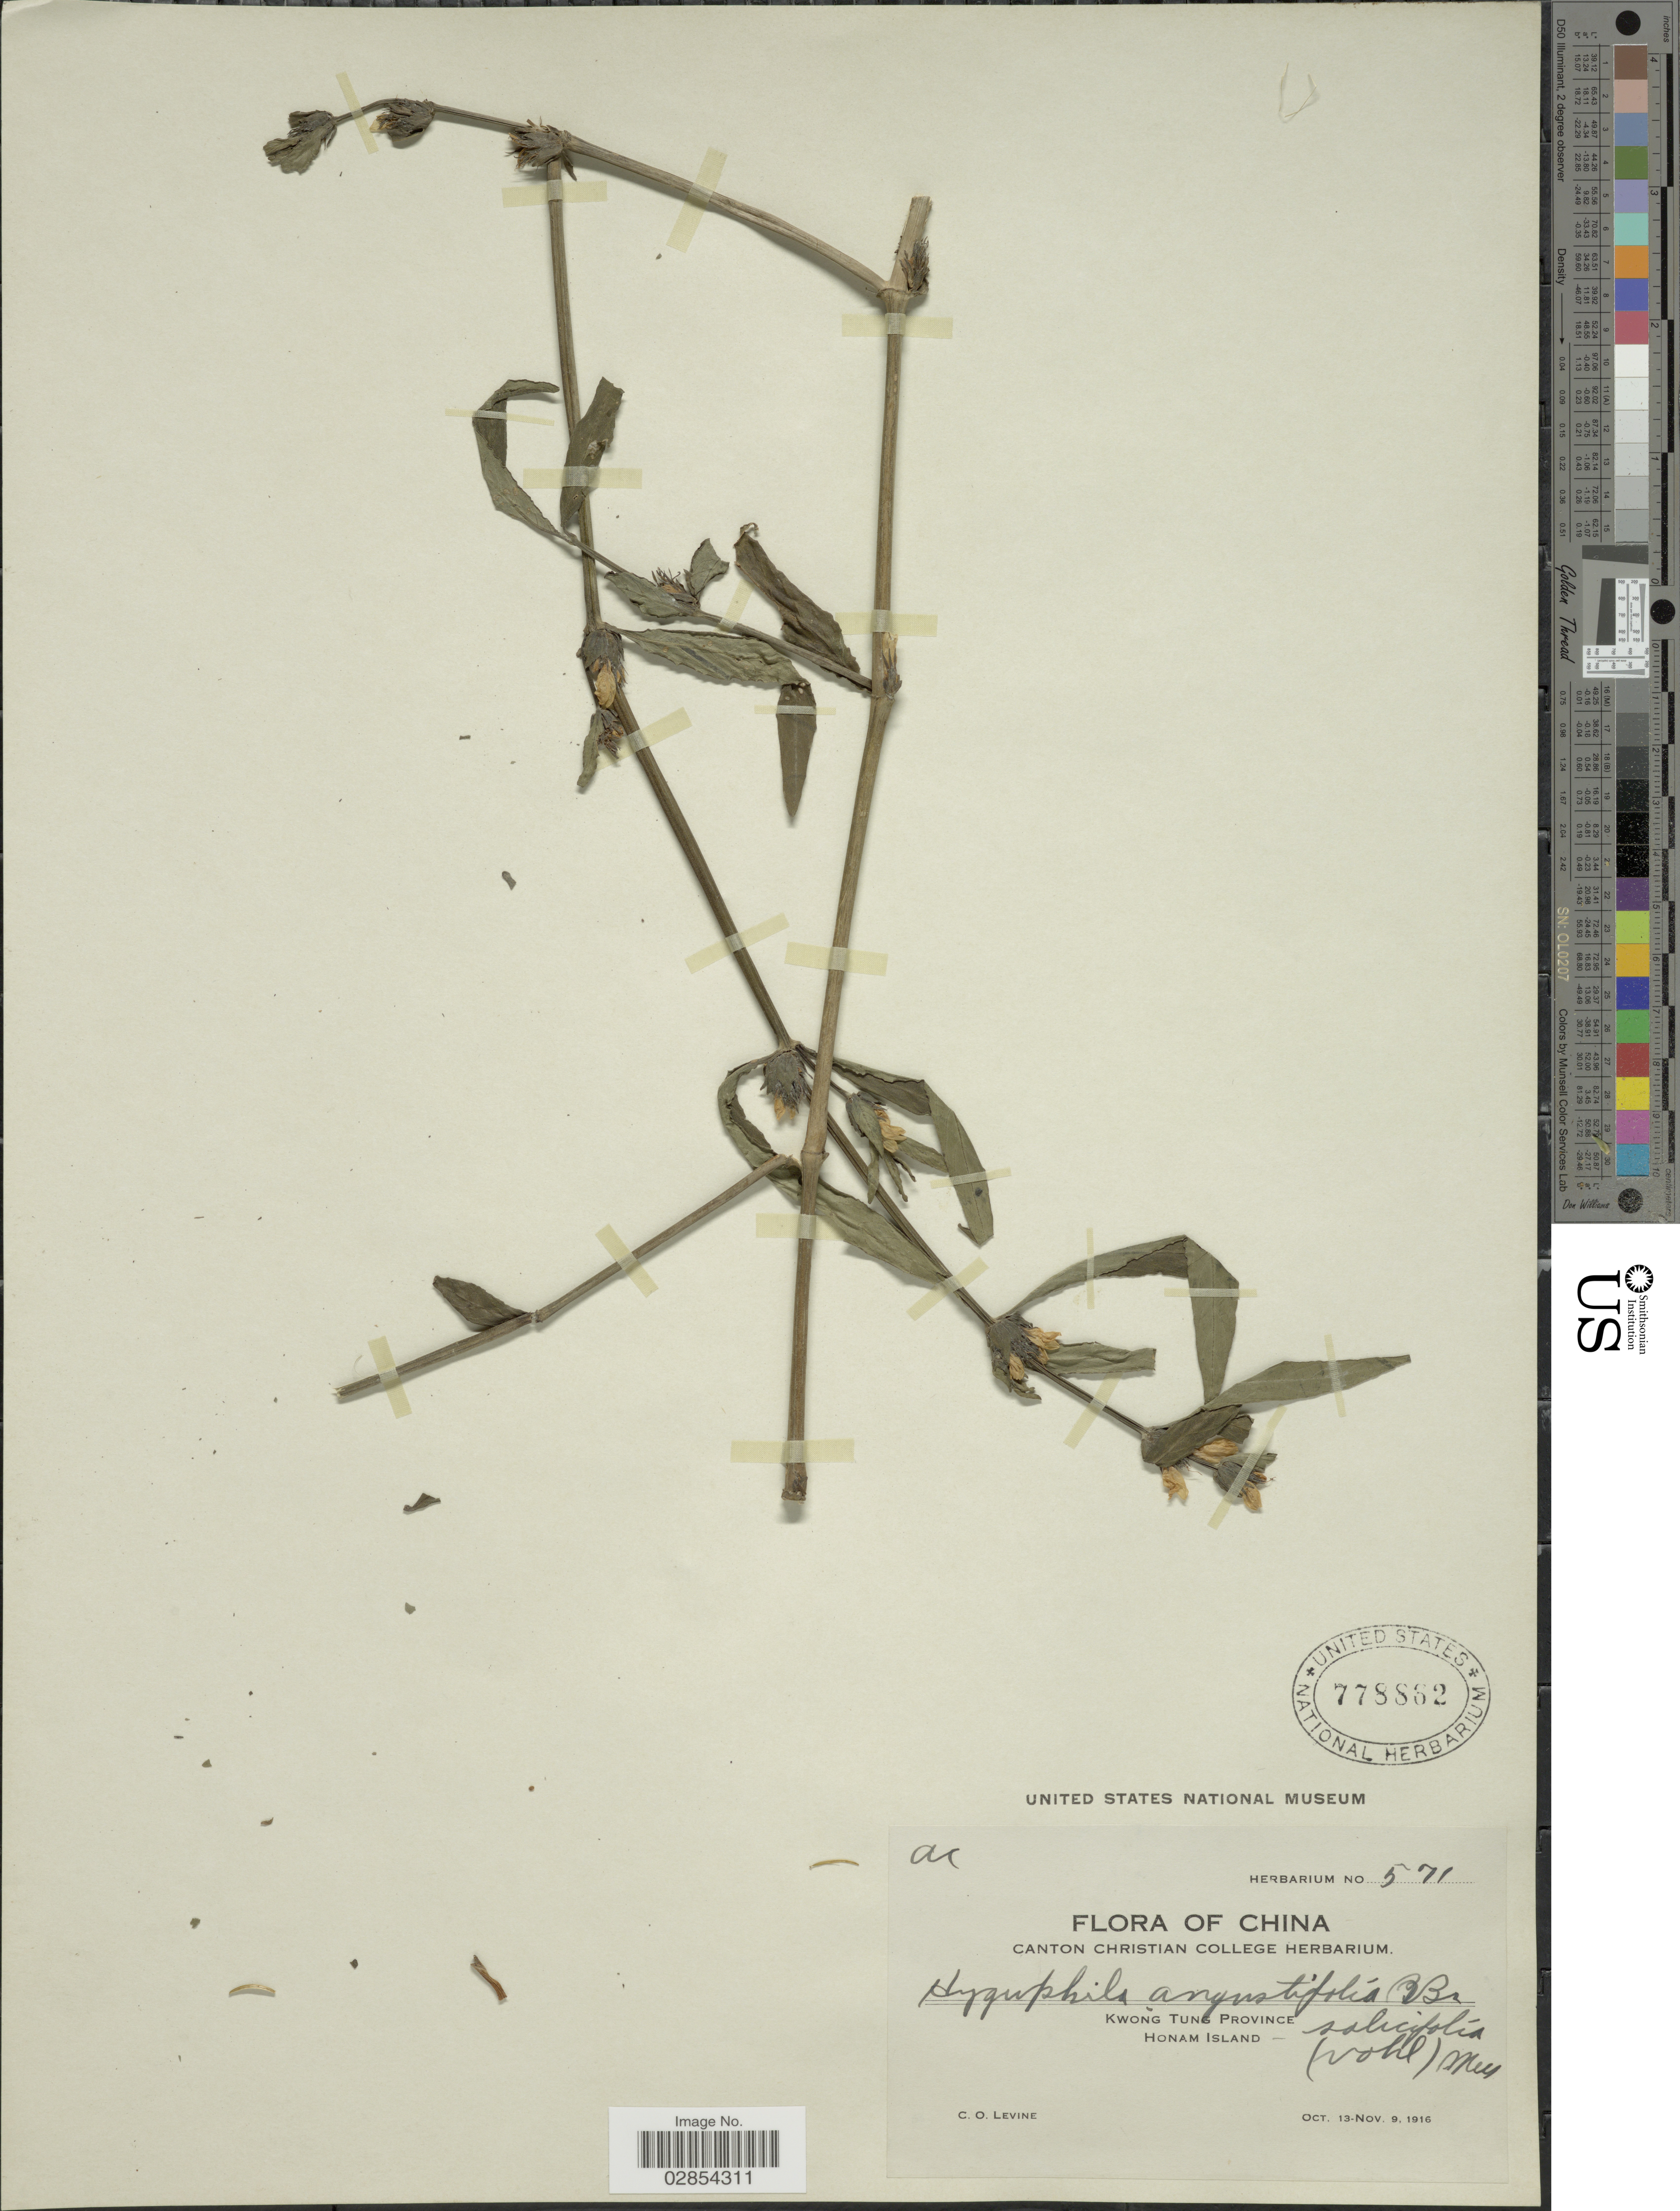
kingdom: Plantae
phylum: Tracheophyta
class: Magnoliopsida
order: Lamiales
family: Acanthaceae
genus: Hygrophila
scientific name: Hygrophila angustifolia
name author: R. Br.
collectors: C. O. Levine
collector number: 571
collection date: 1916-10-13/1916-11-09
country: China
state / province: Guangdong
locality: Kwong Tung Province. Honam Island.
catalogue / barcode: US 778862